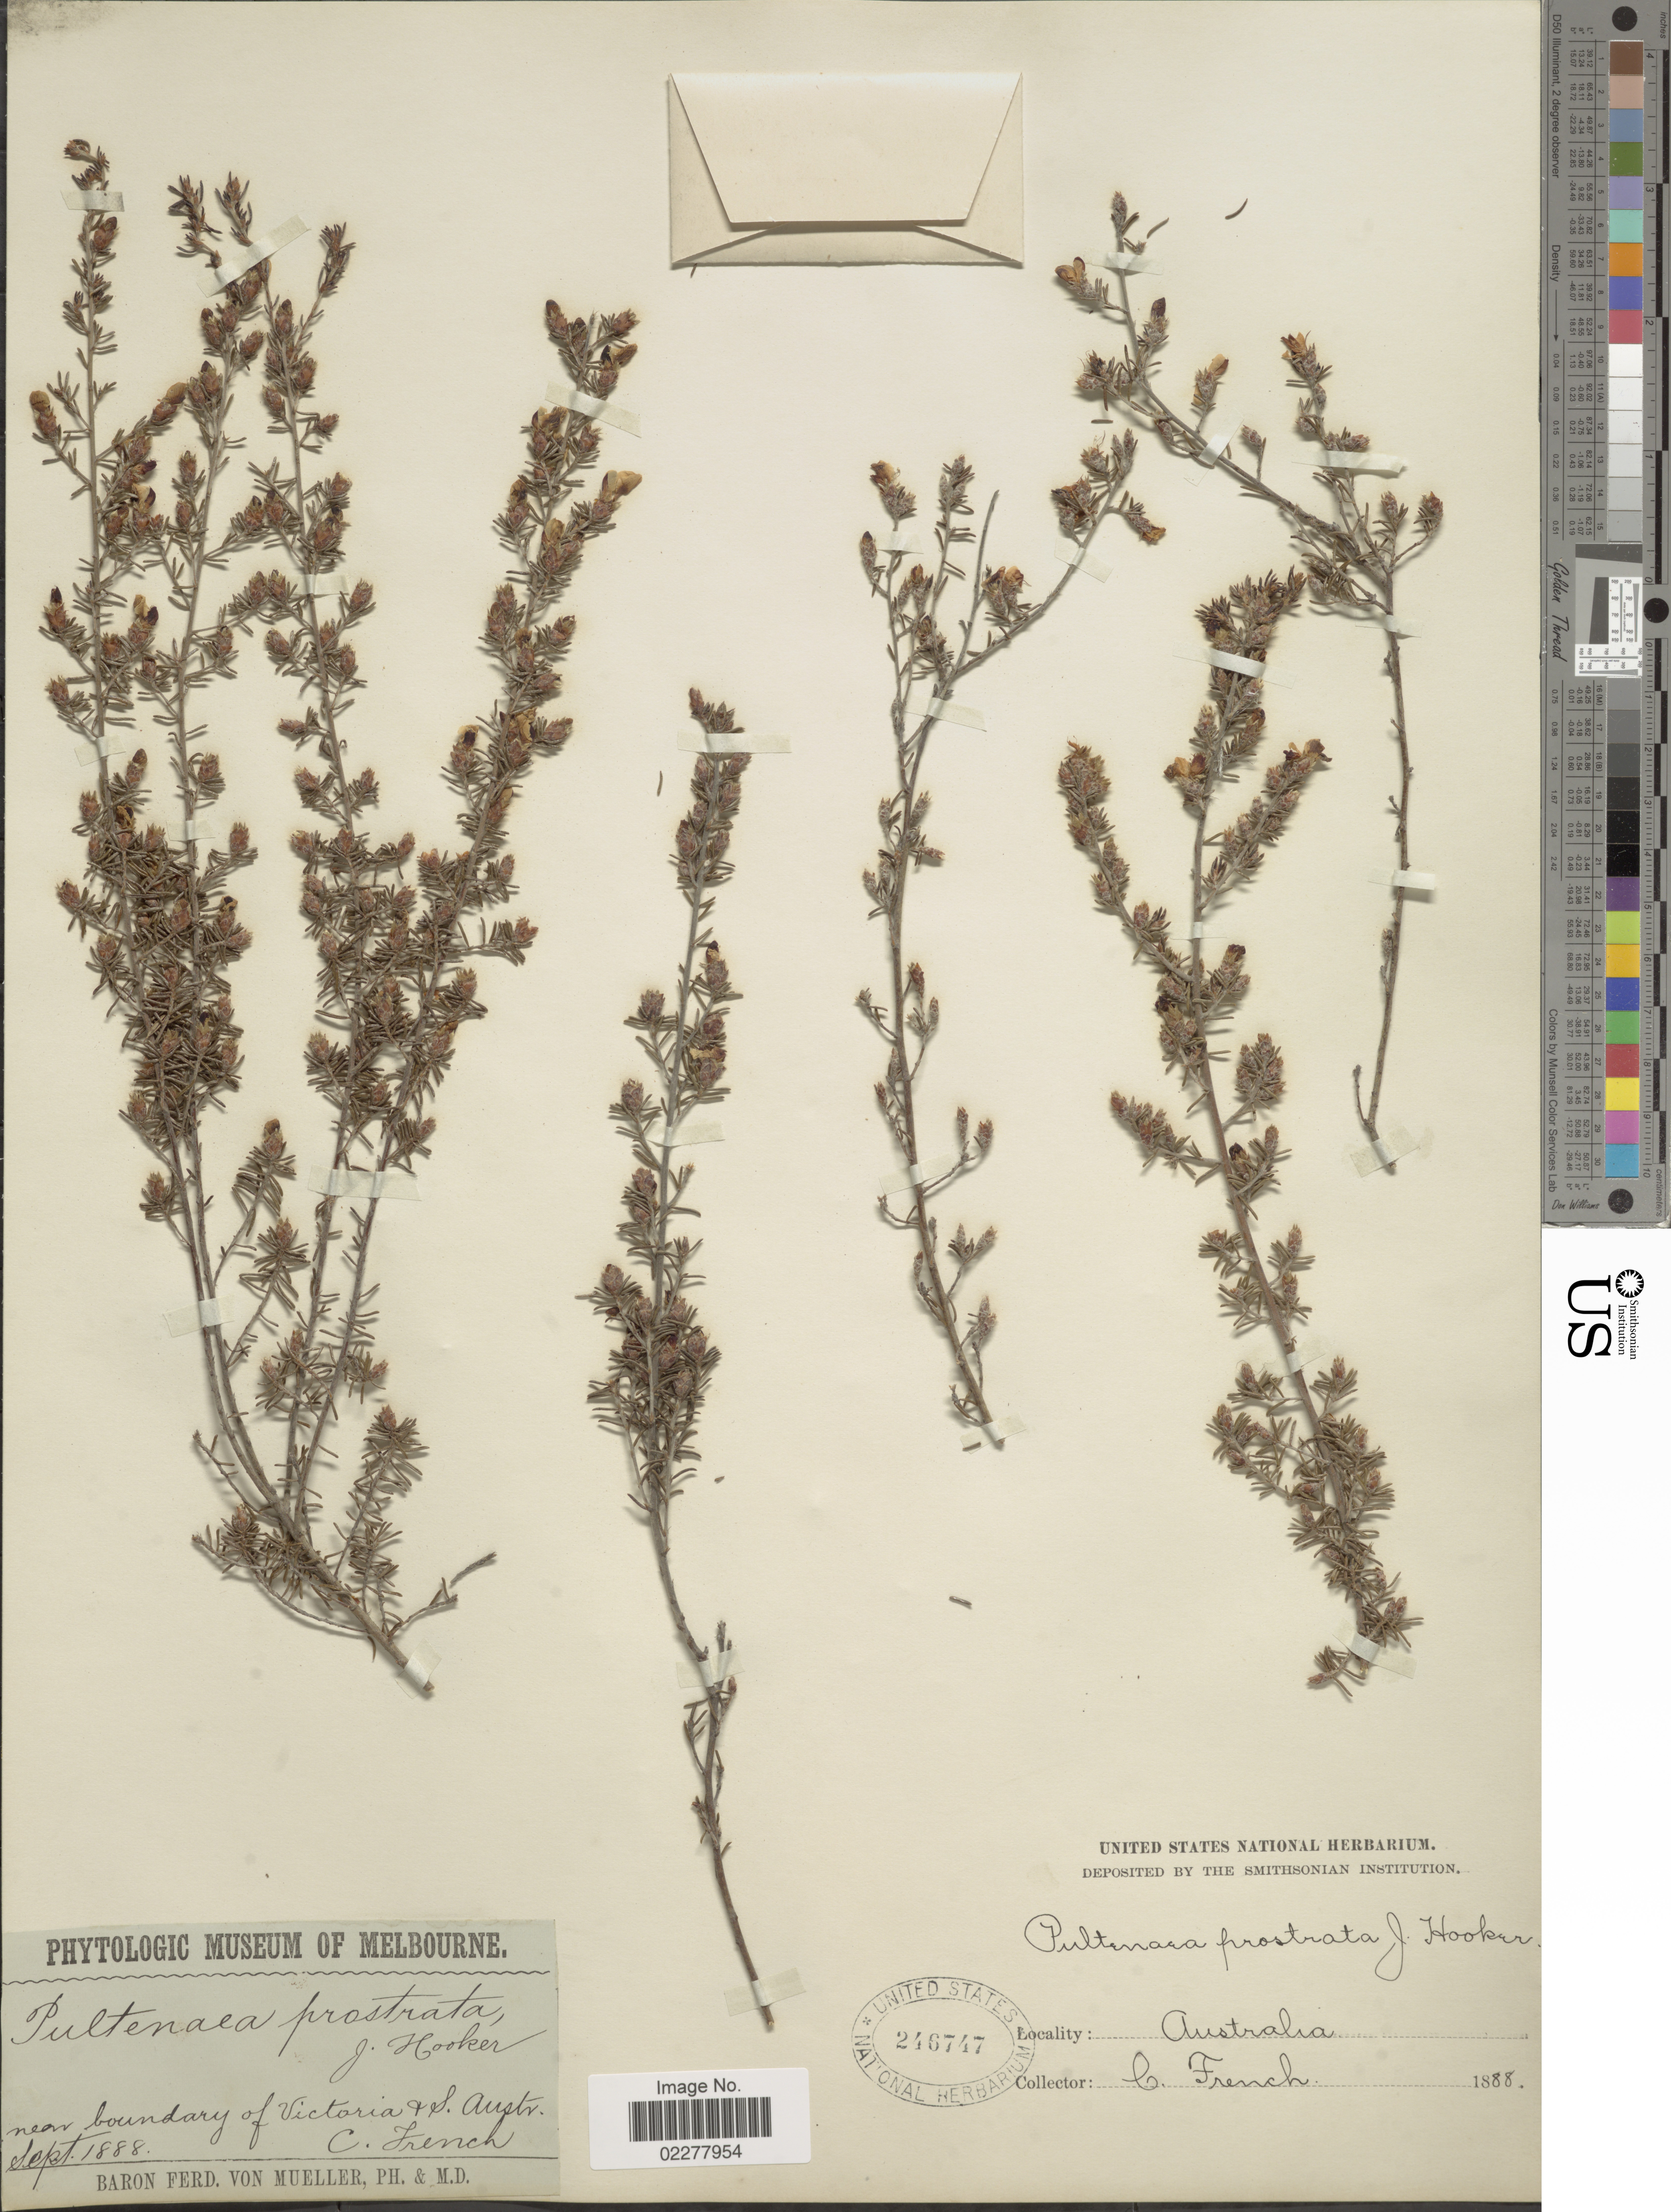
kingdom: Plantae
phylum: Tracheophyta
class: Magnoliopsida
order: Fabales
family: Fabaceae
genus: Pultenaea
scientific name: Pultenaea prostrata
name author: Benth.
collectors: C. French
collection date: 1888-09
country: Australia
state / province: South Australia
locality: Near boundary of Victoria v. S. Austr.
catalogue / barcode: US 246747